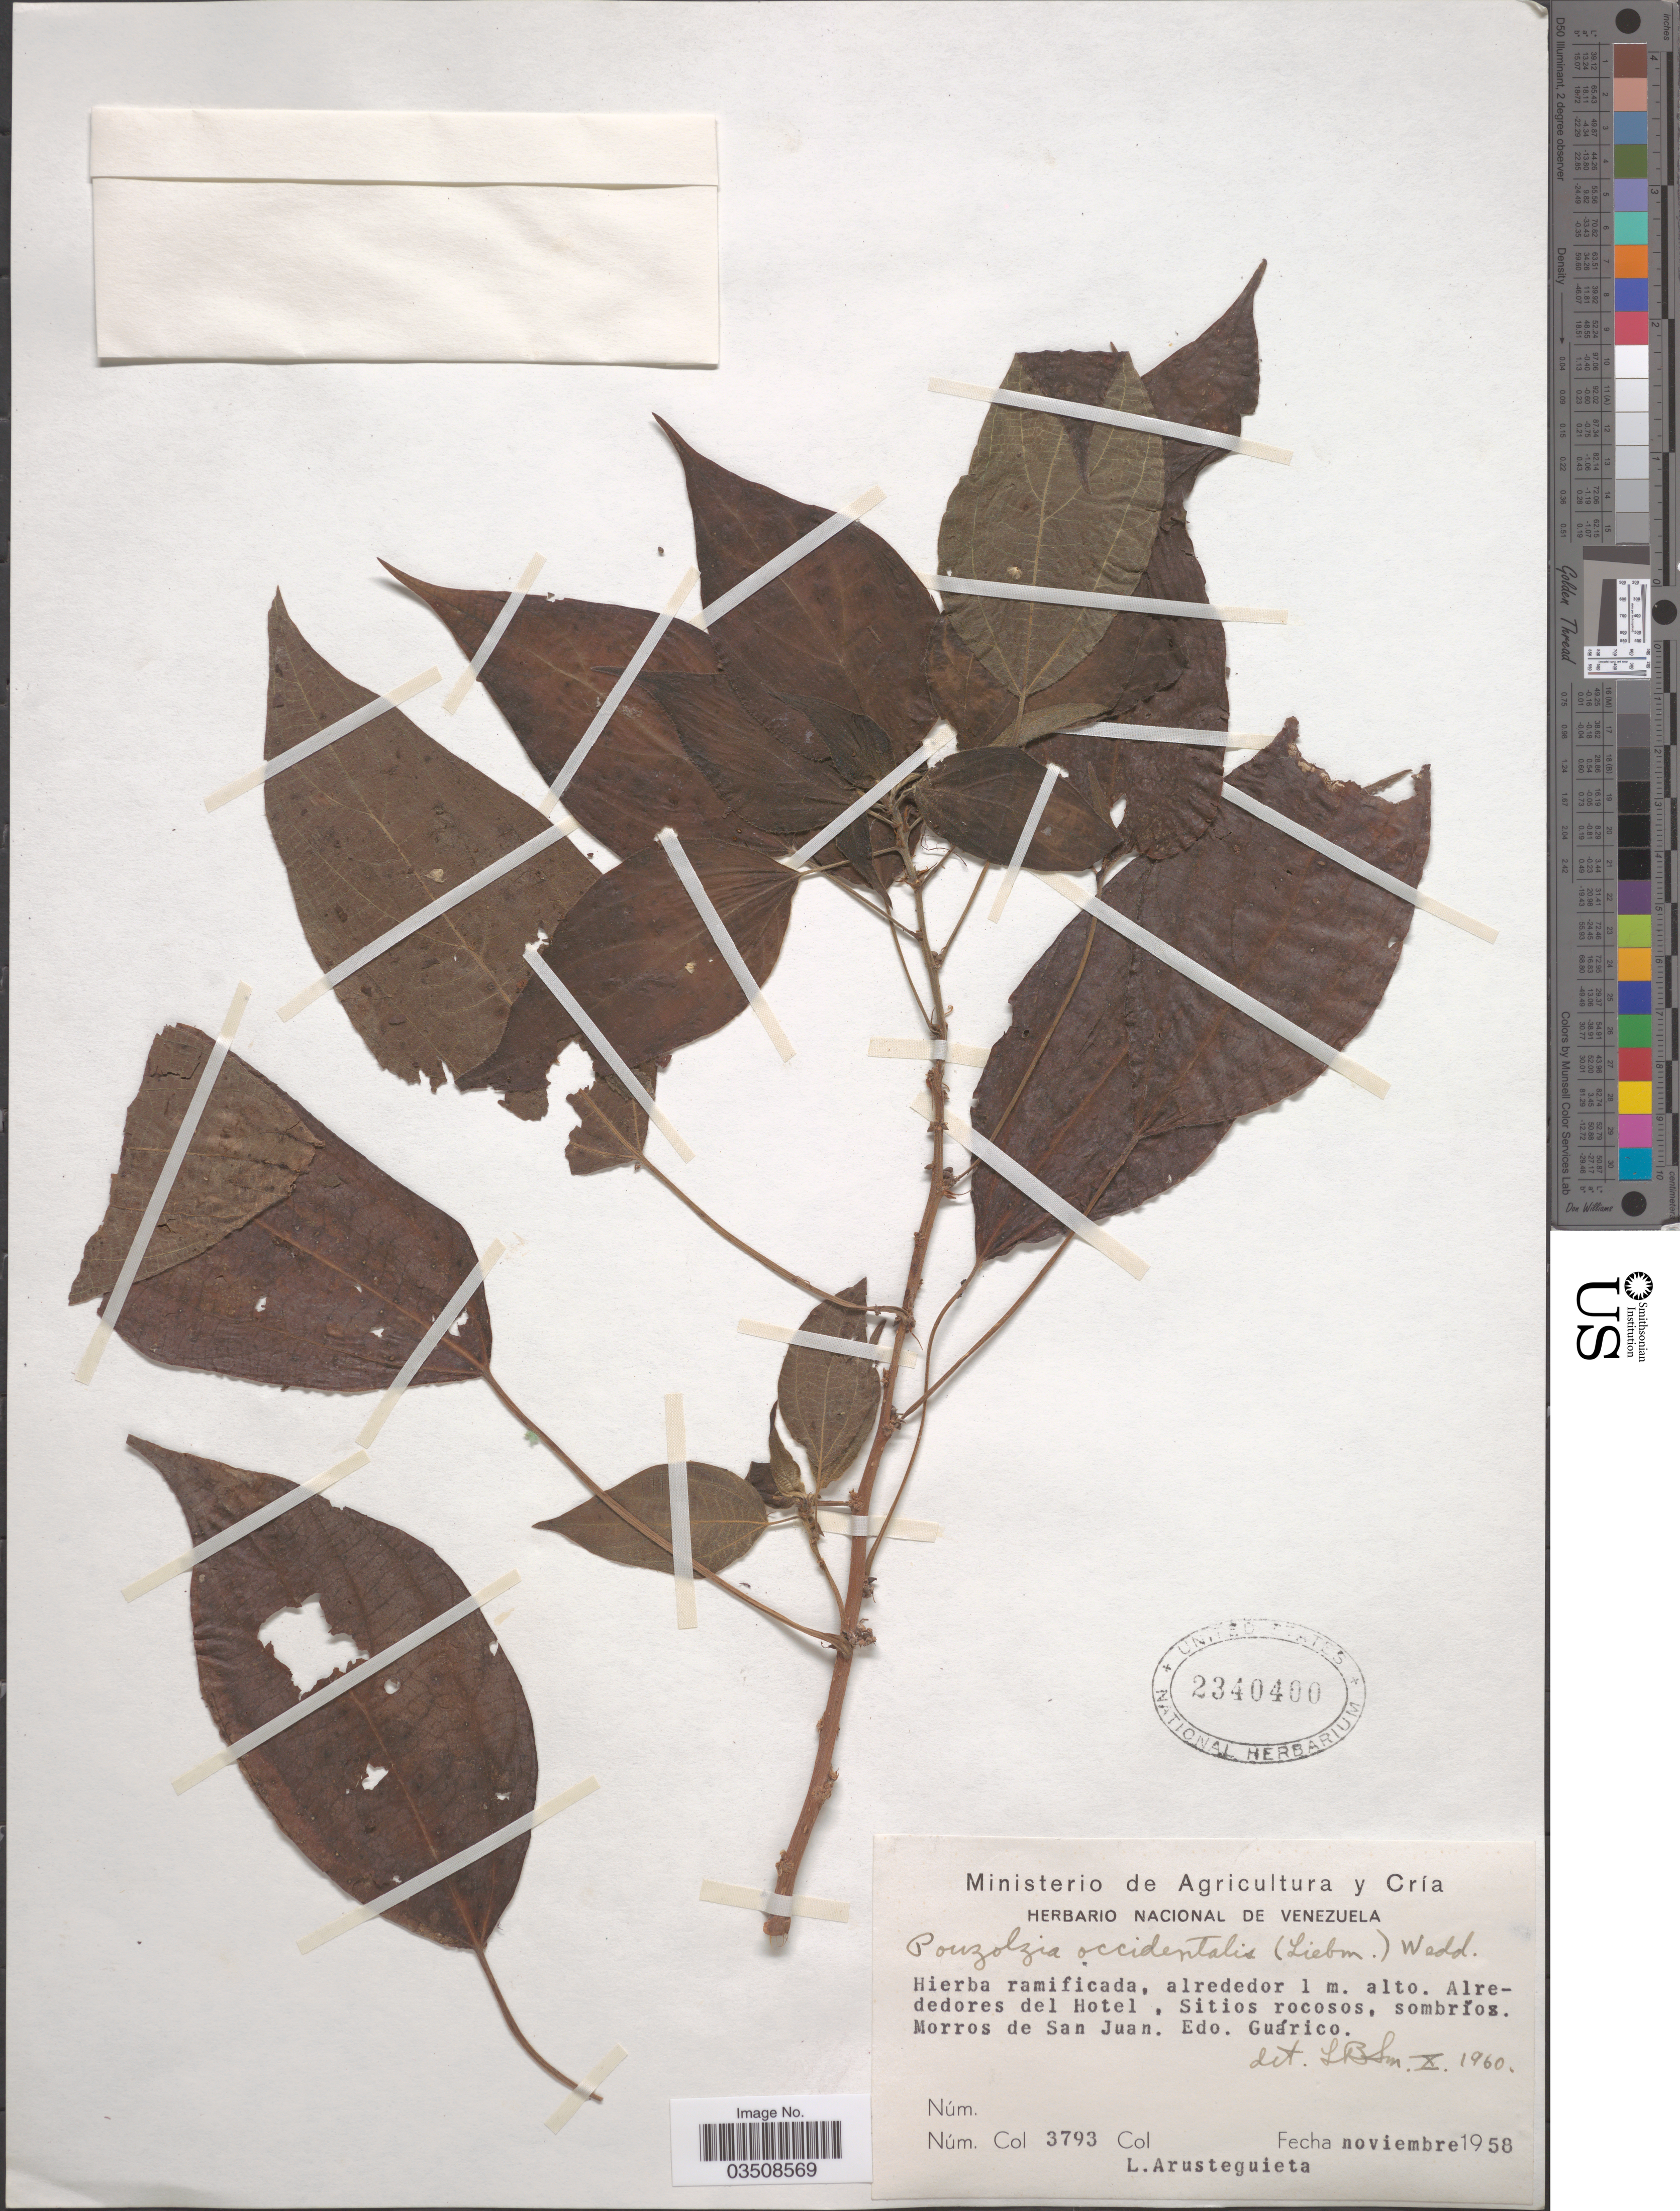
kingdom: Plantae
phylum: Tracheophyta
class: Magnoliopsida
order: Rosales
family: Urticaceae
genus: Pouzolzia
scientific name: Pouzolzia occidentalis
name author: (Liebm.) Wedd.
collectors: L. Arusteguieta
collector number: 3793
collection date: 1958-11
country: Venezuela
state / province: Guarico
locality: Alrededores del Hotel, Sitios rocosos, sombríos. Morros de San Juan.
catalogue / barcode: US 2340400